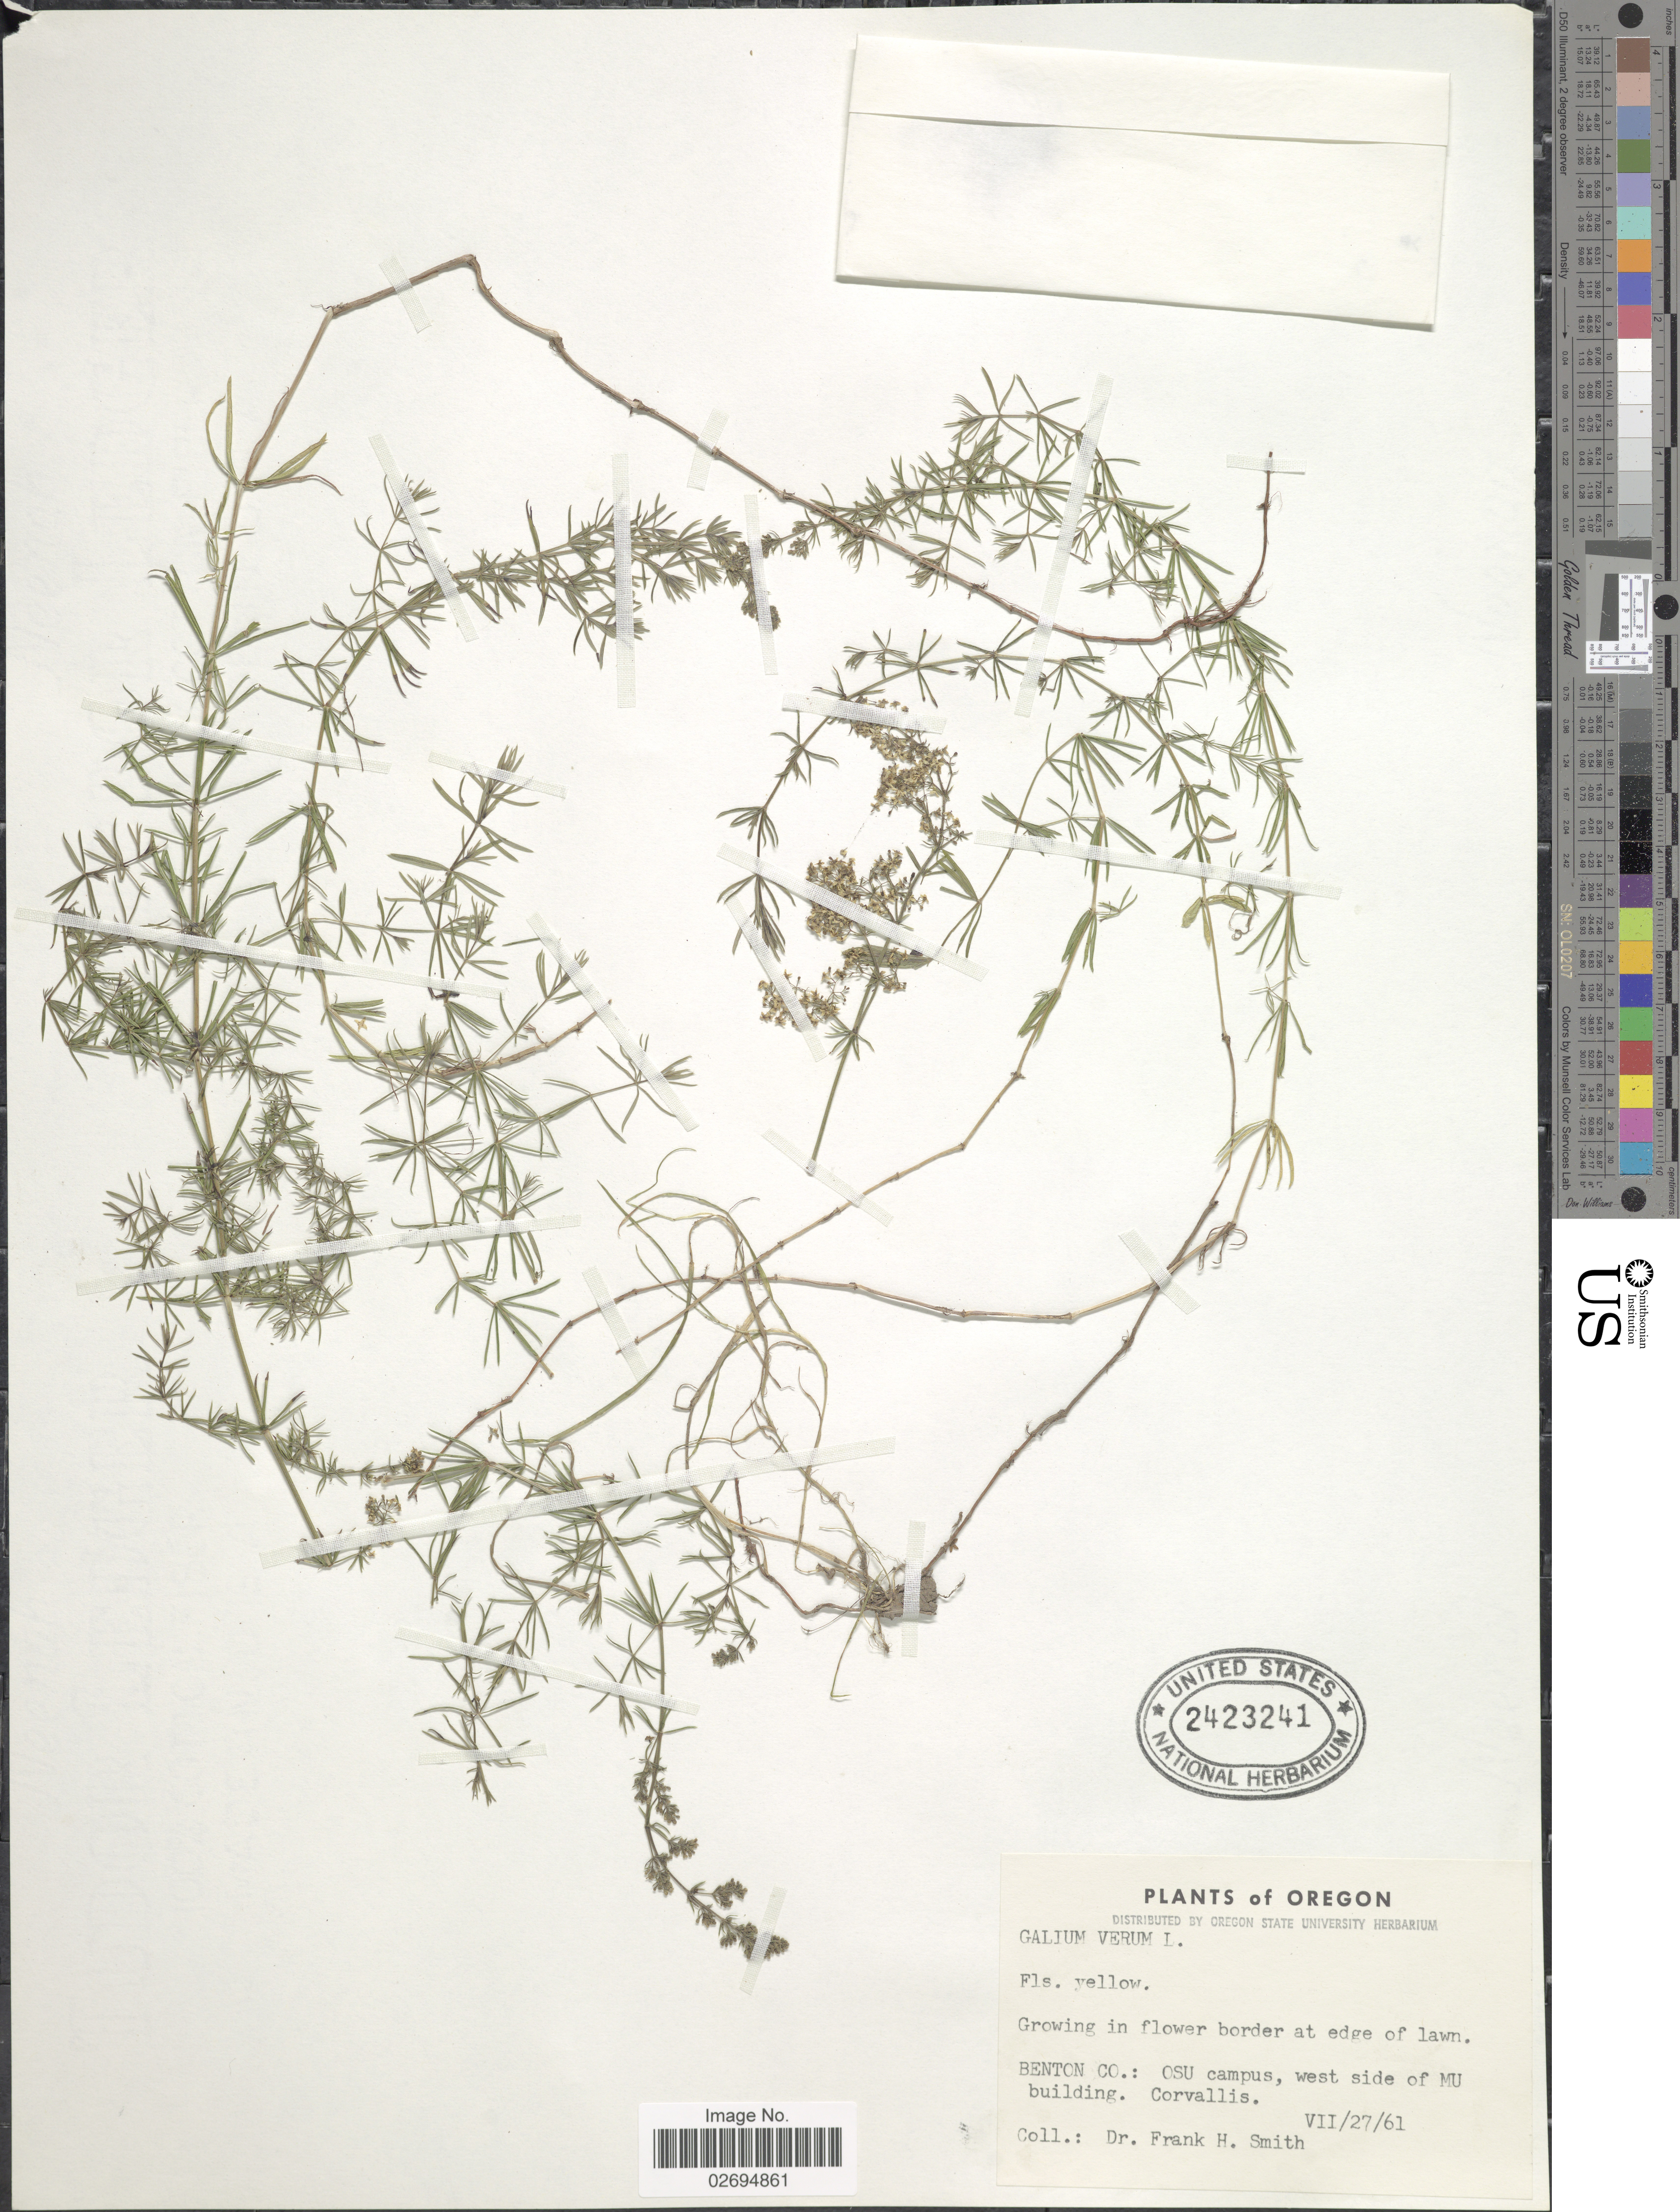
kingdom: Plantae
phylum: Tracheophyta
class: Magnoliopsida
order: Gentianales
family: Rubiaceae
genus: Galium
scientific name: Galium verum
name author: L.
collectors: F. Smith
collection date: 1961-07-27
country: United States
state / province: Oregon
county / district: Benton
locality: Benton Co.: OSU campus, west side of MU building. Corvallis.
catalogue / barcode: US 2423241